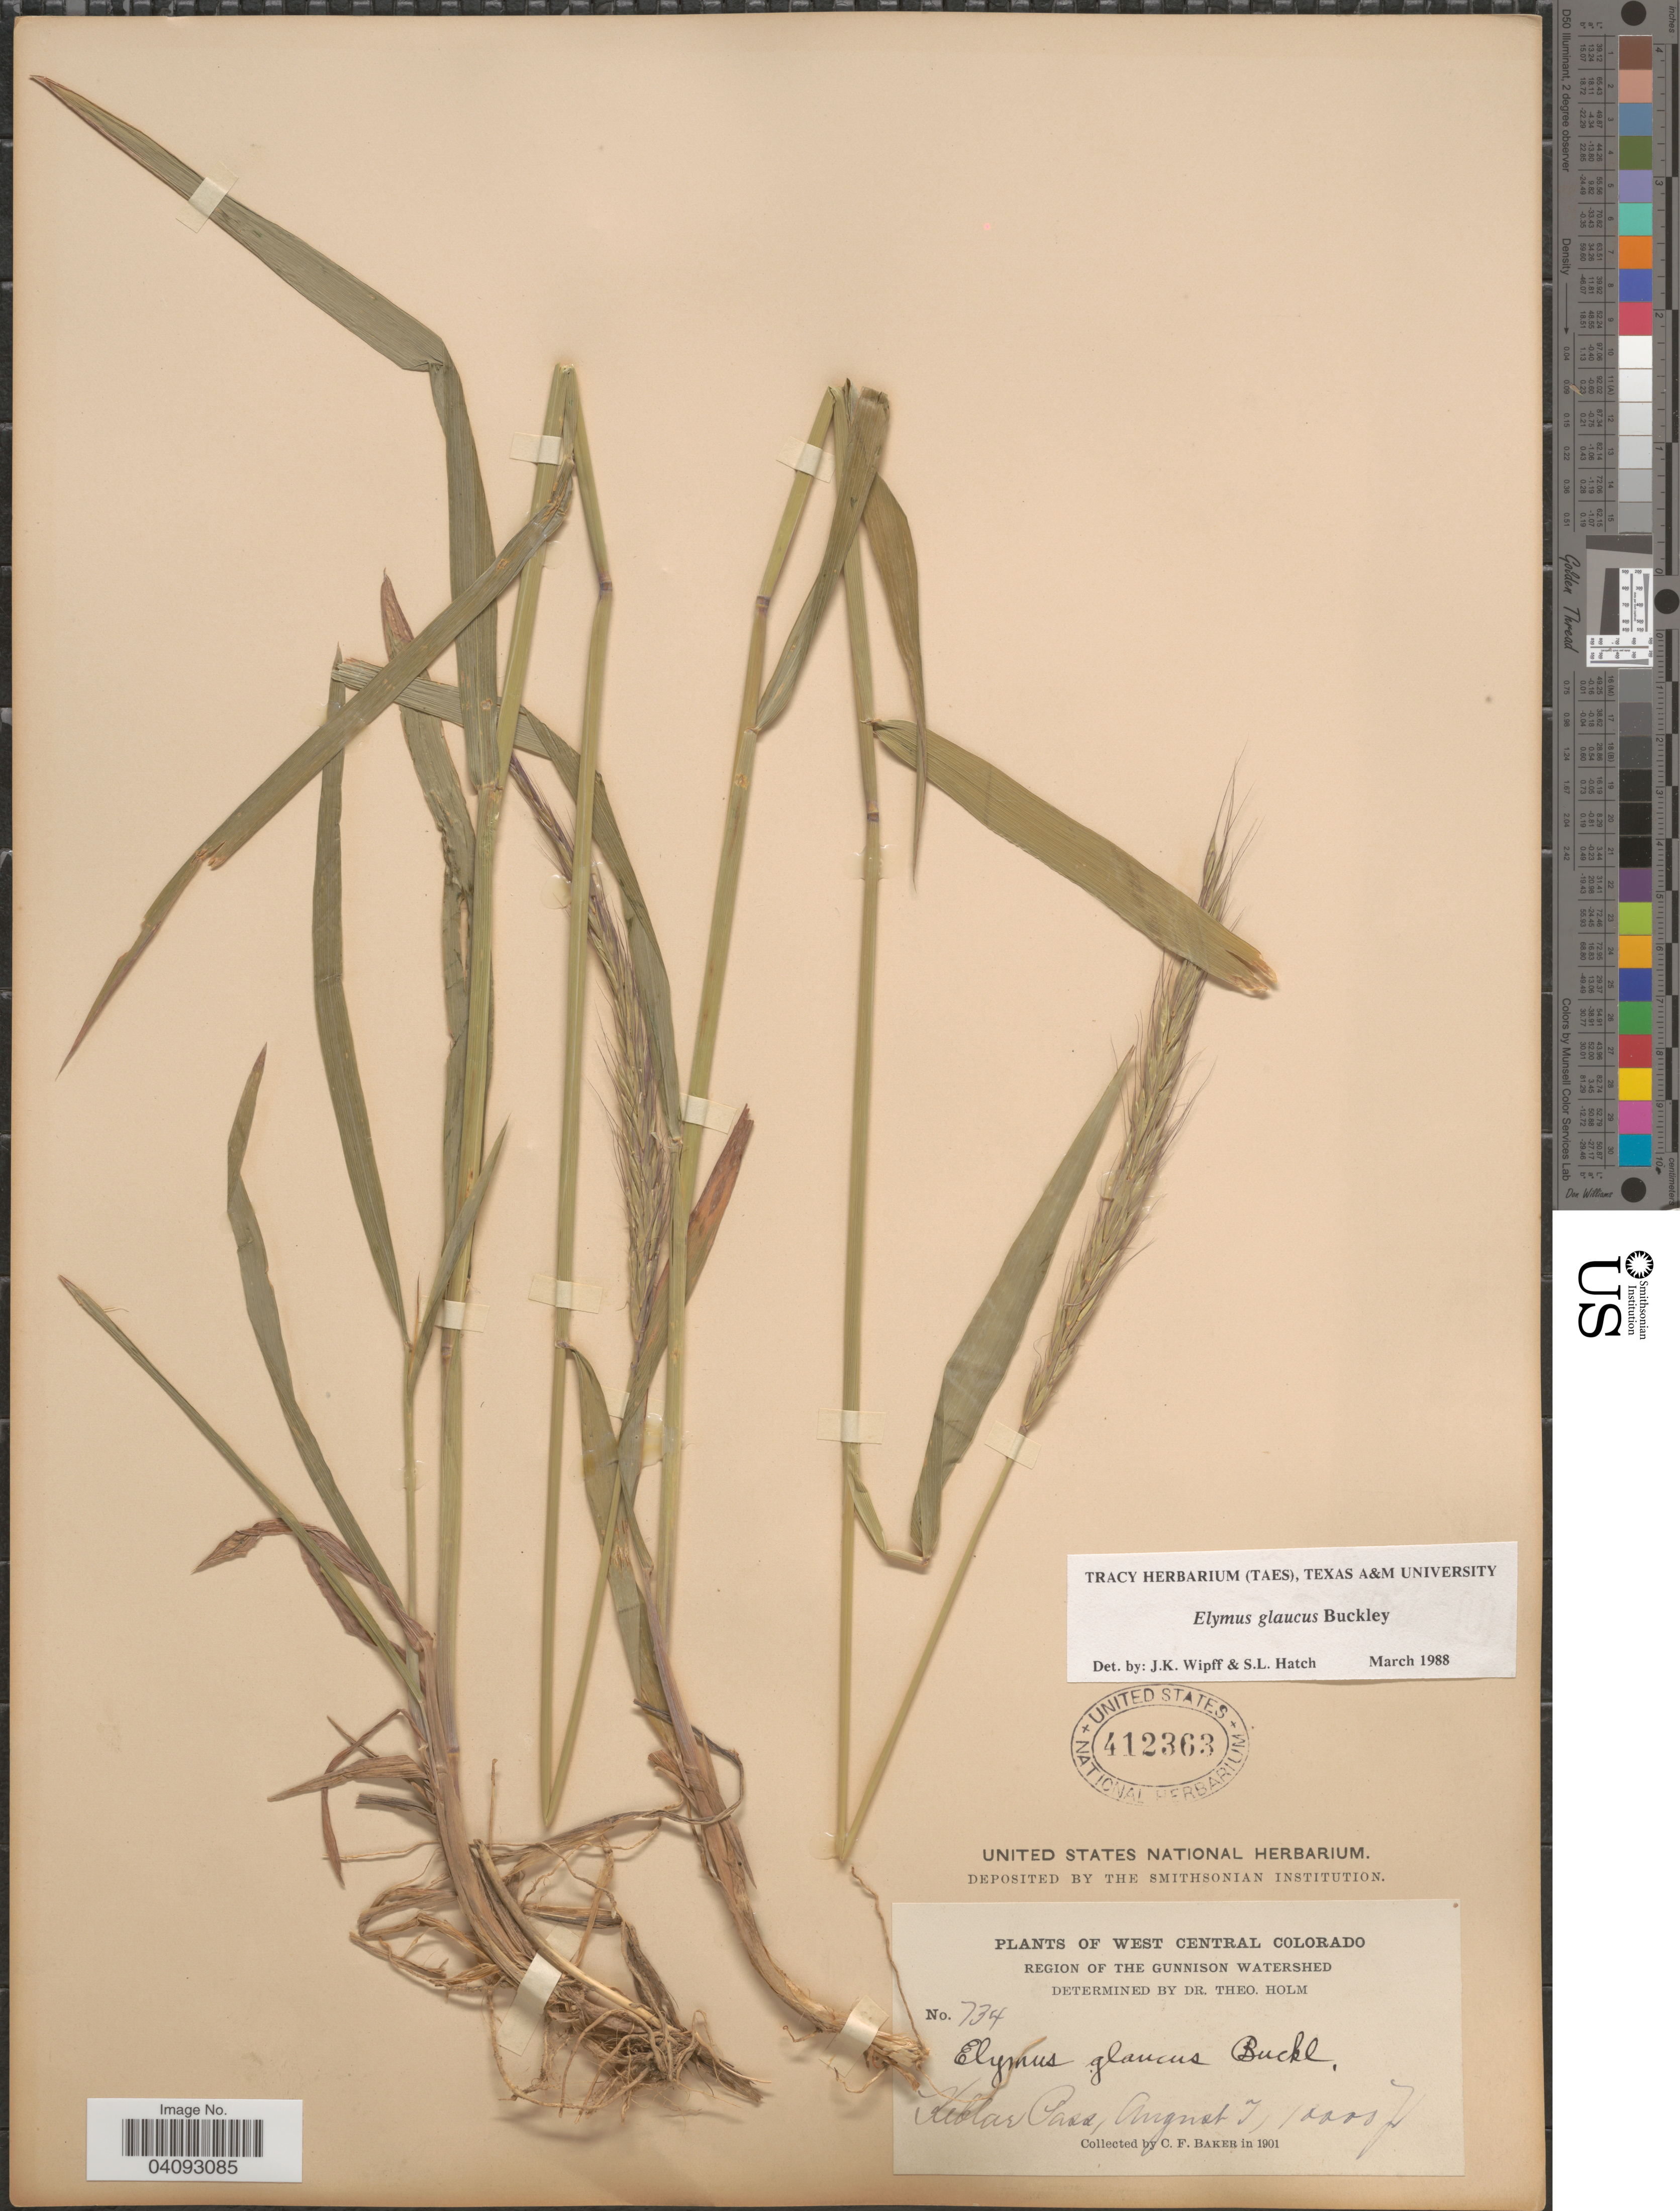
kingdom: Plantae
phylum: Tracheophyta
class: Liliopsida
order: Poales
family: Poaceae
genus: Elymus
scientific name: Elymus glaucus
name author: Buckley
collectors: C. F. Baker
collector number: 734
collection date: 1901-08-07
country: United States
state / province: Colorado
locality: West Central Colorado. Region of the Gunnison Watershed. Keblar Pass.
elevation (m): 3048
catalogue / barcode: US 412363